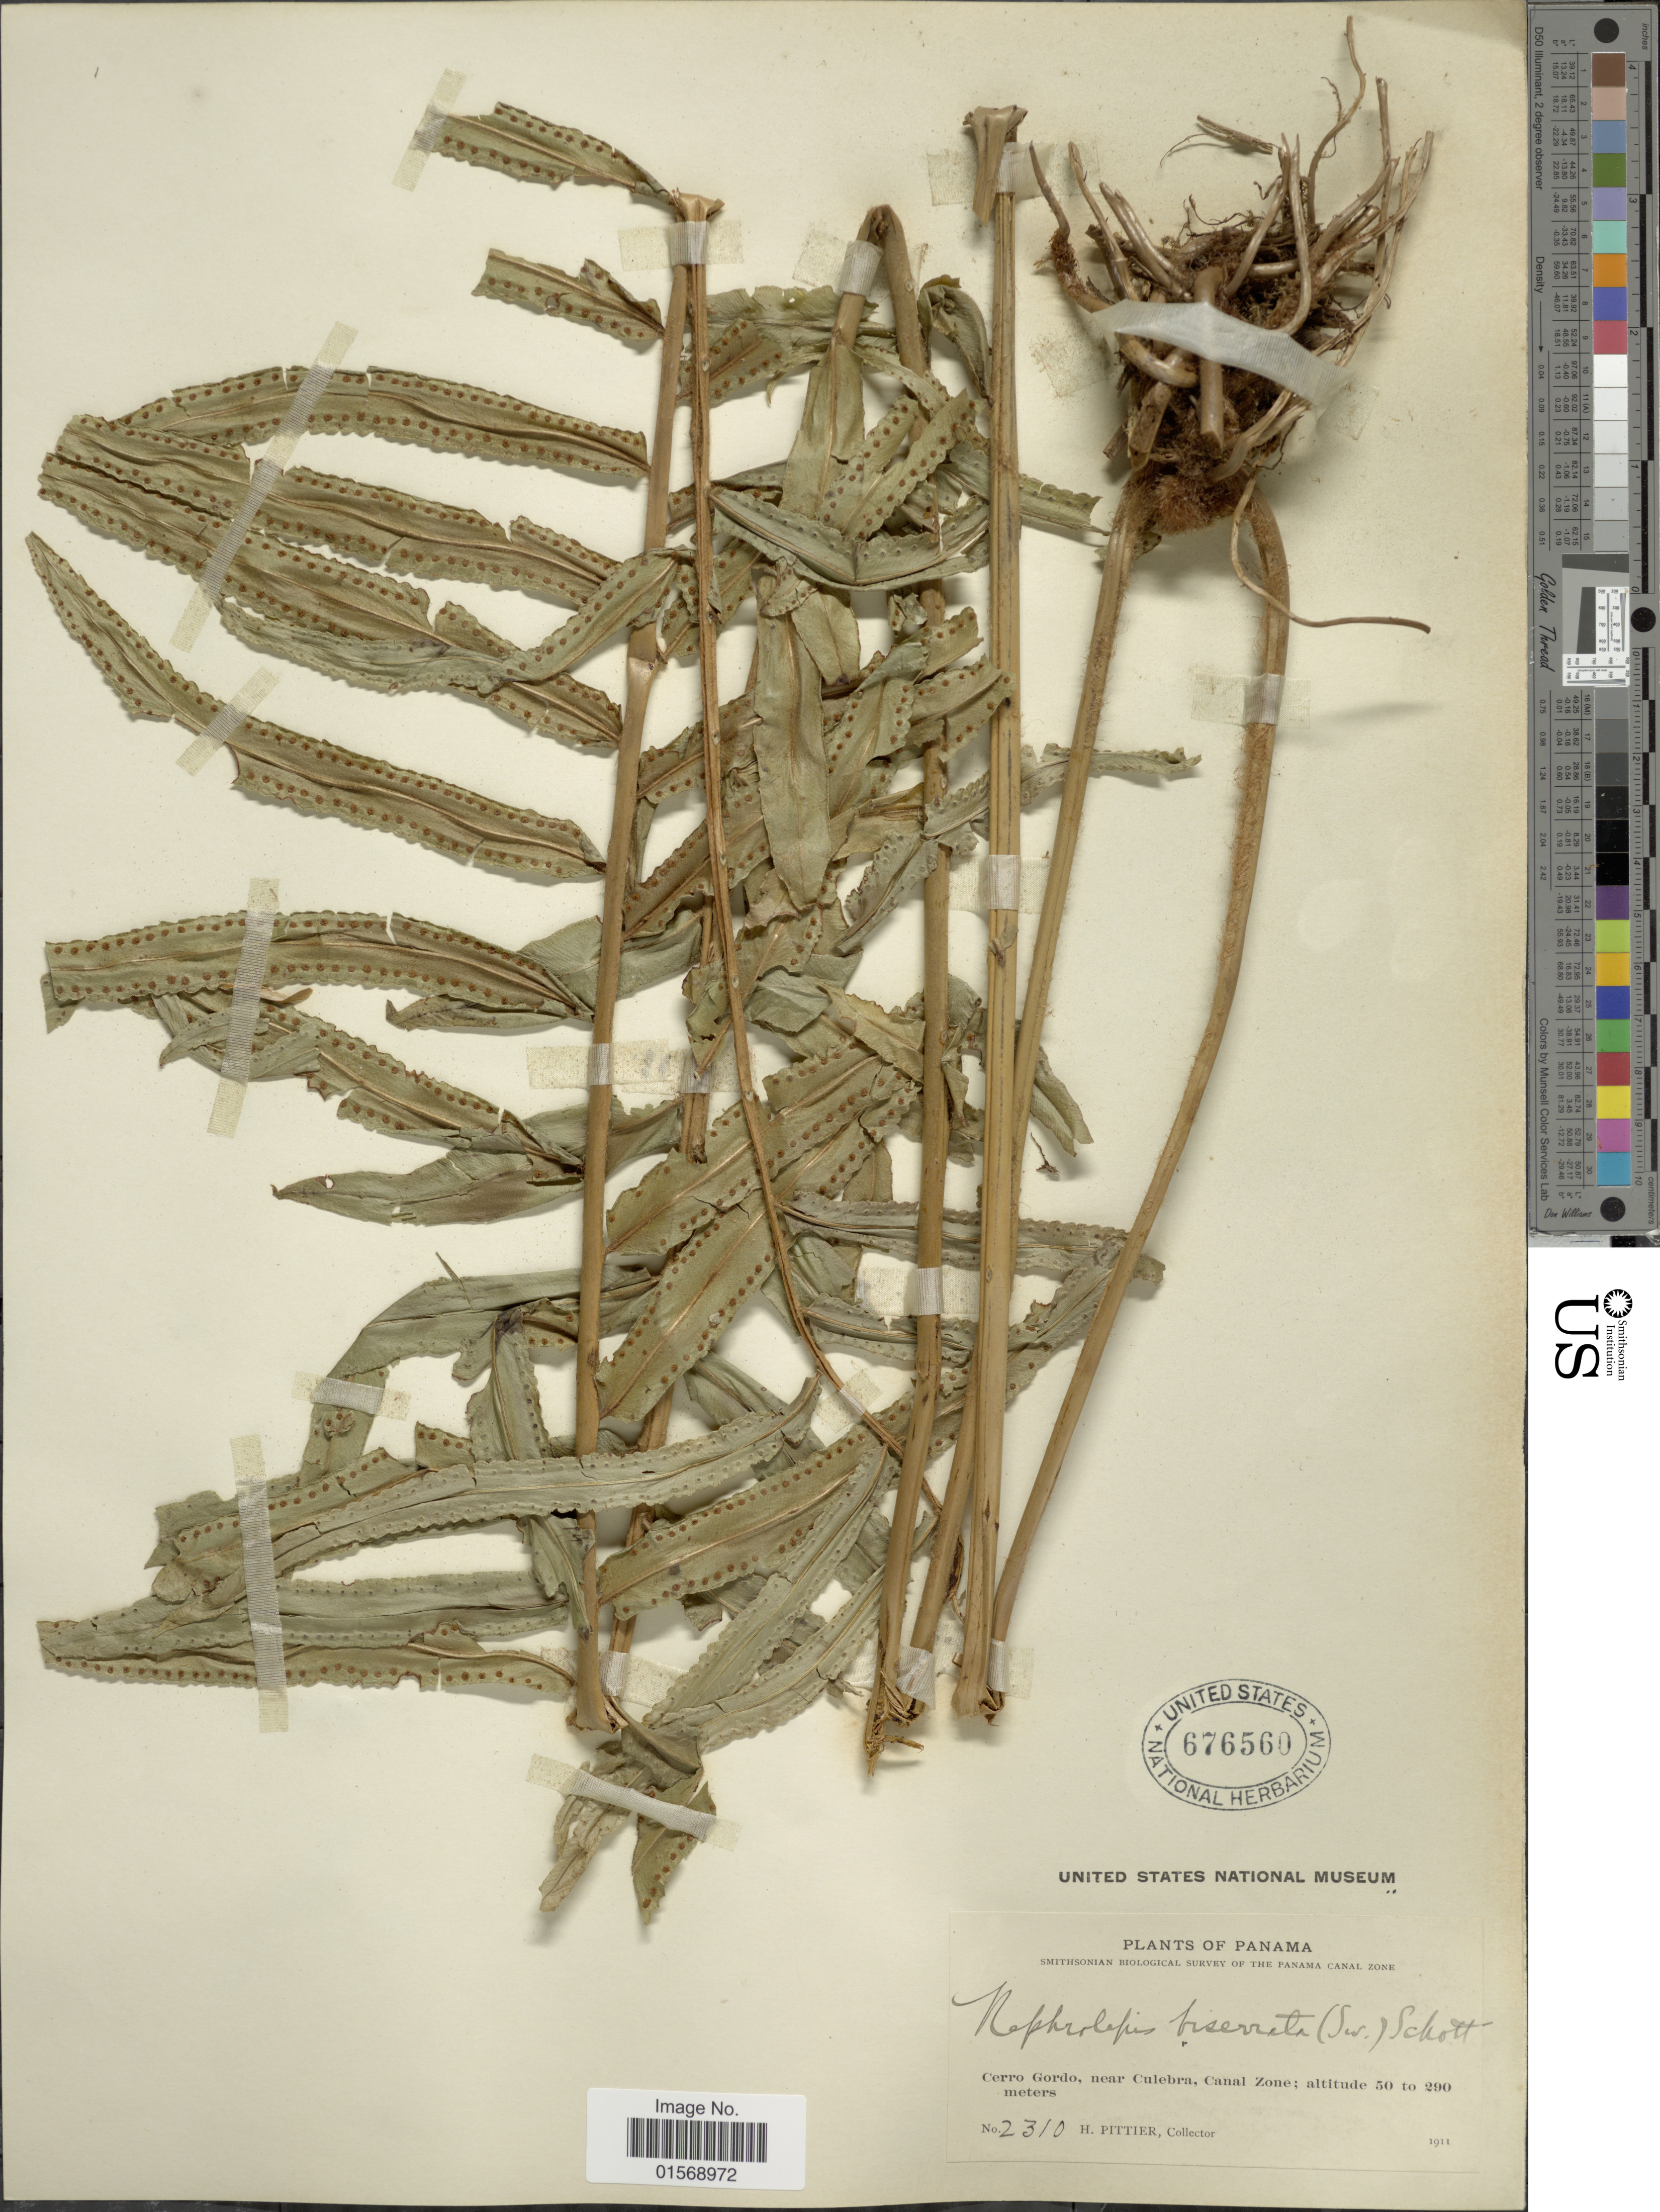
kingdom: Plantae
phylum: Tracheophyta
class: Polypodiopsida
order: Polypodiales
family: Nephrolepidaceae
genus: Nephrolepis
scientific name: Nephrolepis biserrata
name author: (Sw.) Schott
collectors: H. F. Pittier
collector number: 2310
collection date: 1911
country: Panama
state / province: Colón / Panamá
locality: Panama, Cerro Gordo, near Culebra, Canal Zone.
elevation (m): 50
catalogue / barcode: US 676560